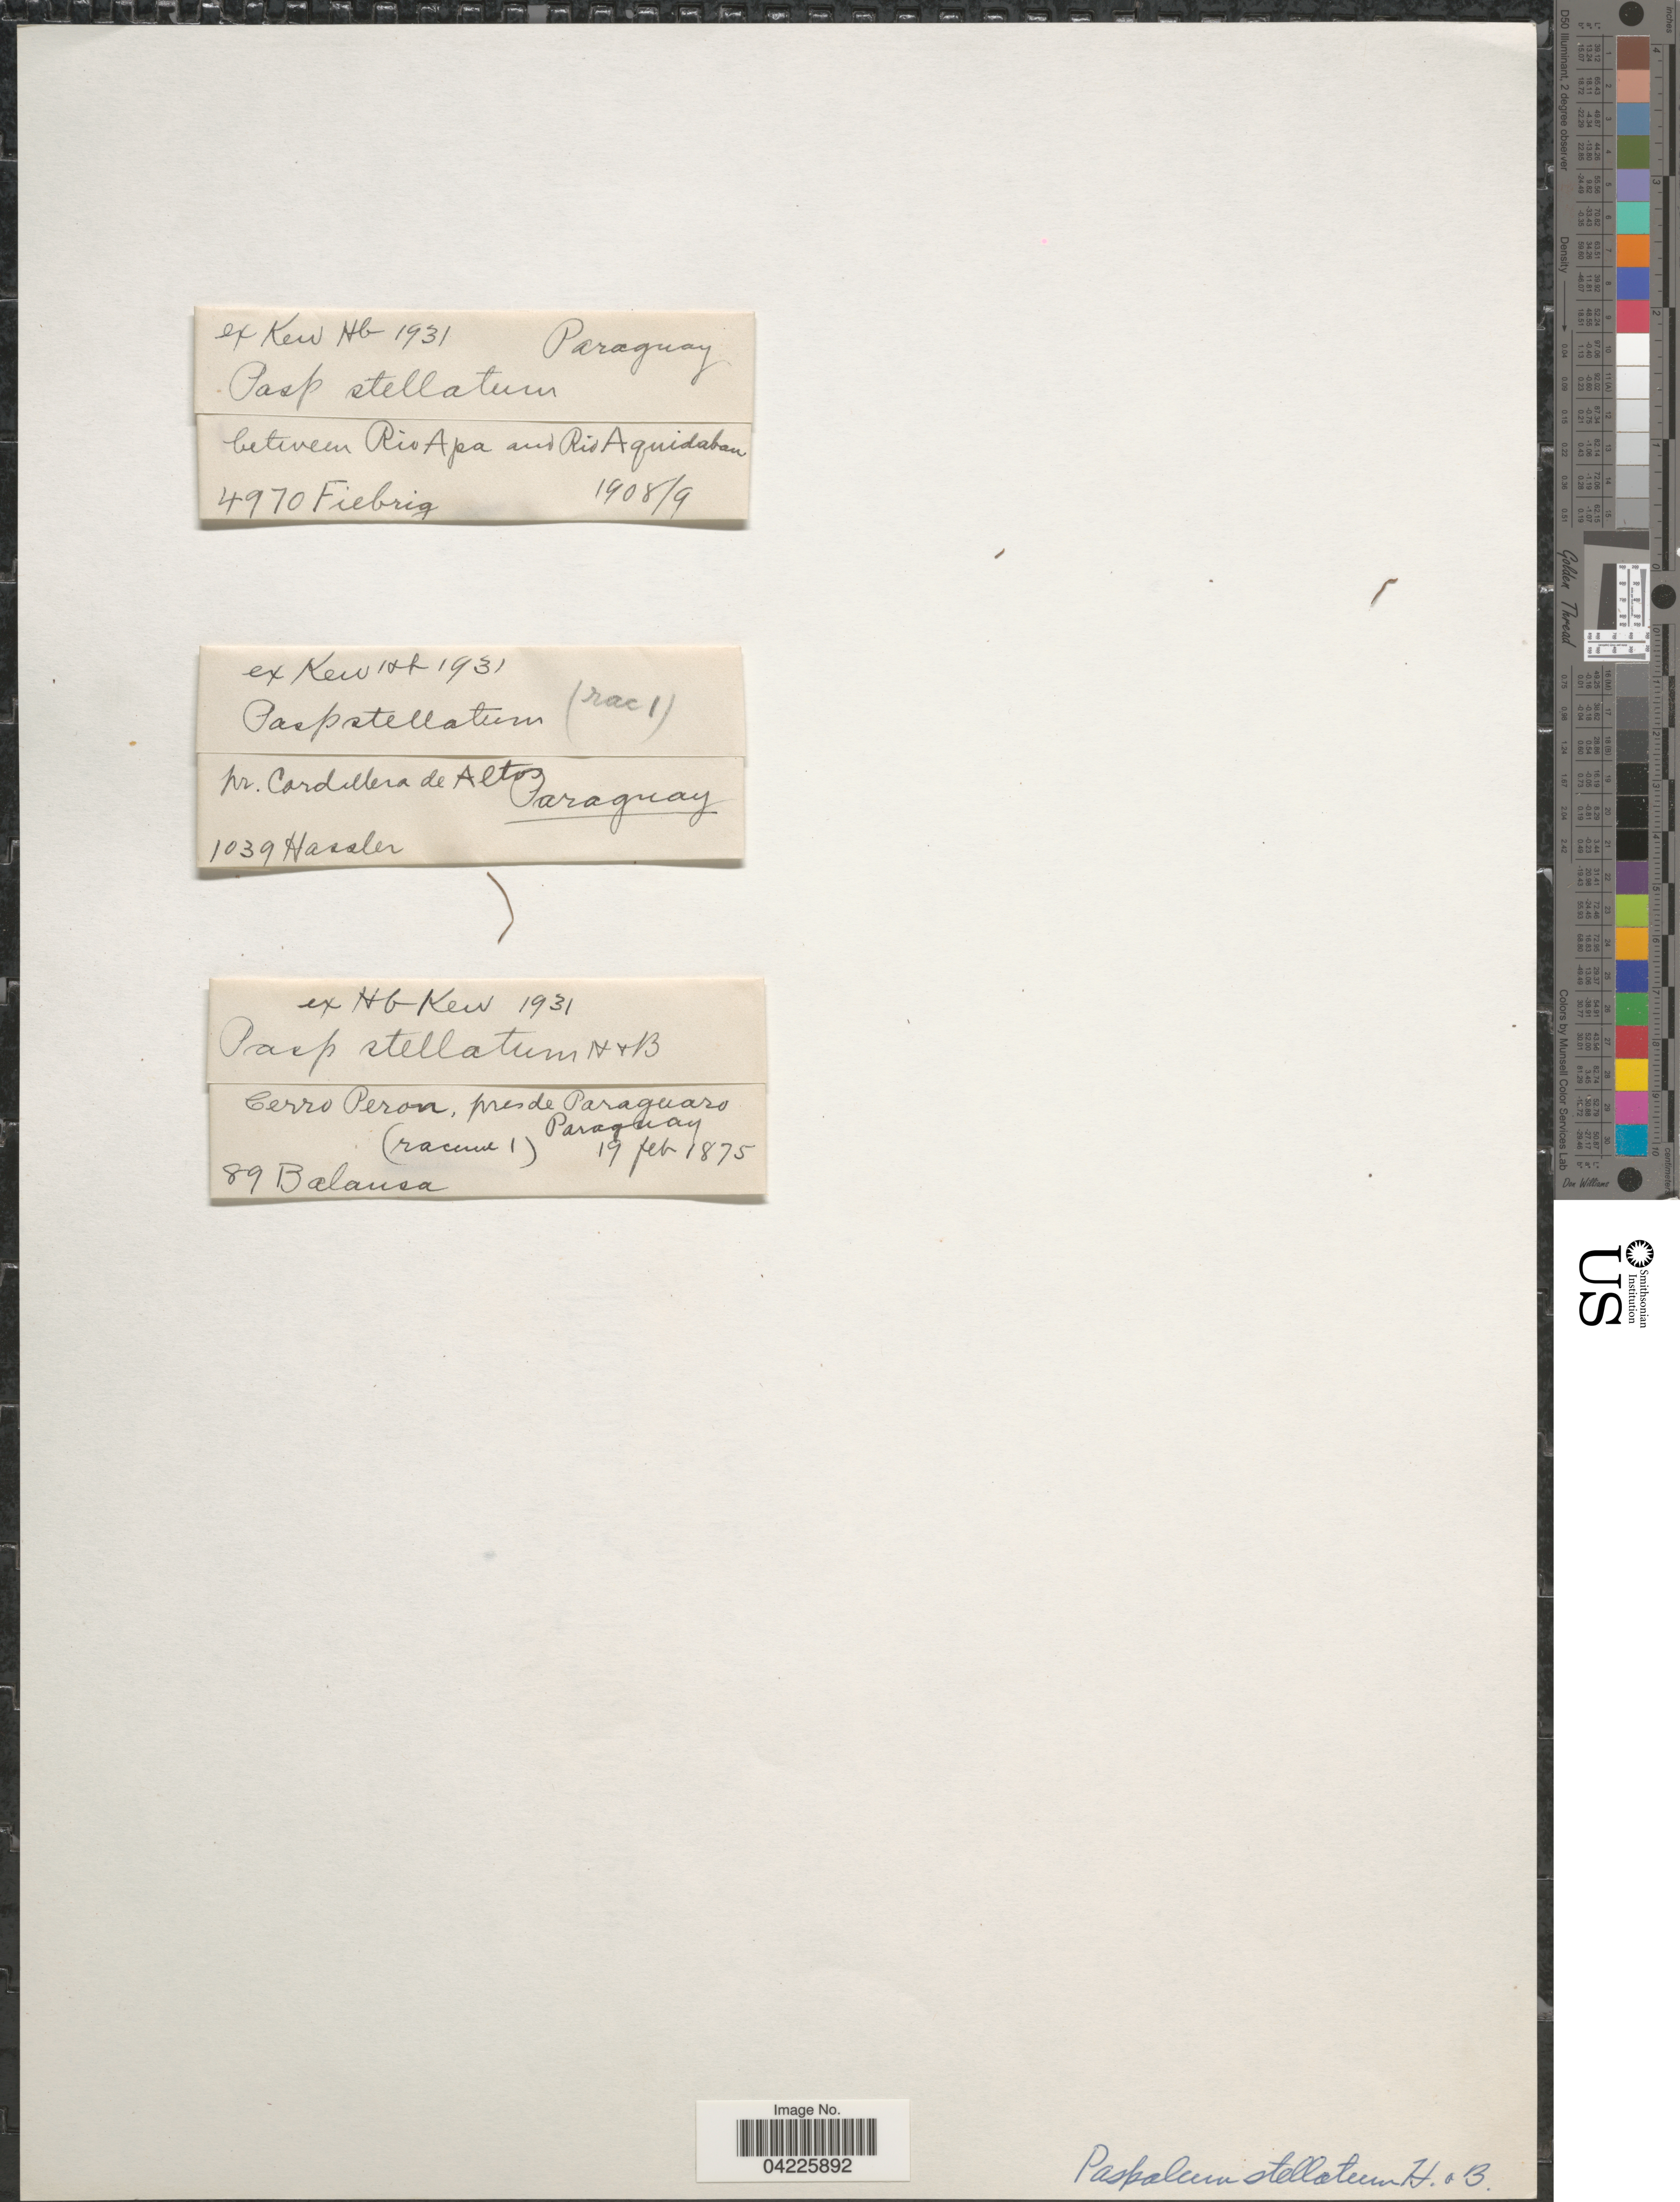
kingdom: Plantae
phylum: Tracheophyta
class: Liliopsida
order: Poales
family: Poaceae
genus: Paspalum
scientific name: Paspalum stellatum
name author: Humb. & Bonpl. ex Flüggé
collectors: Fiebrig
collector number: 4970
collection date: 1908/1909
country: Paraguay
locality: Between Rio Apa and Rio Aquidaban.